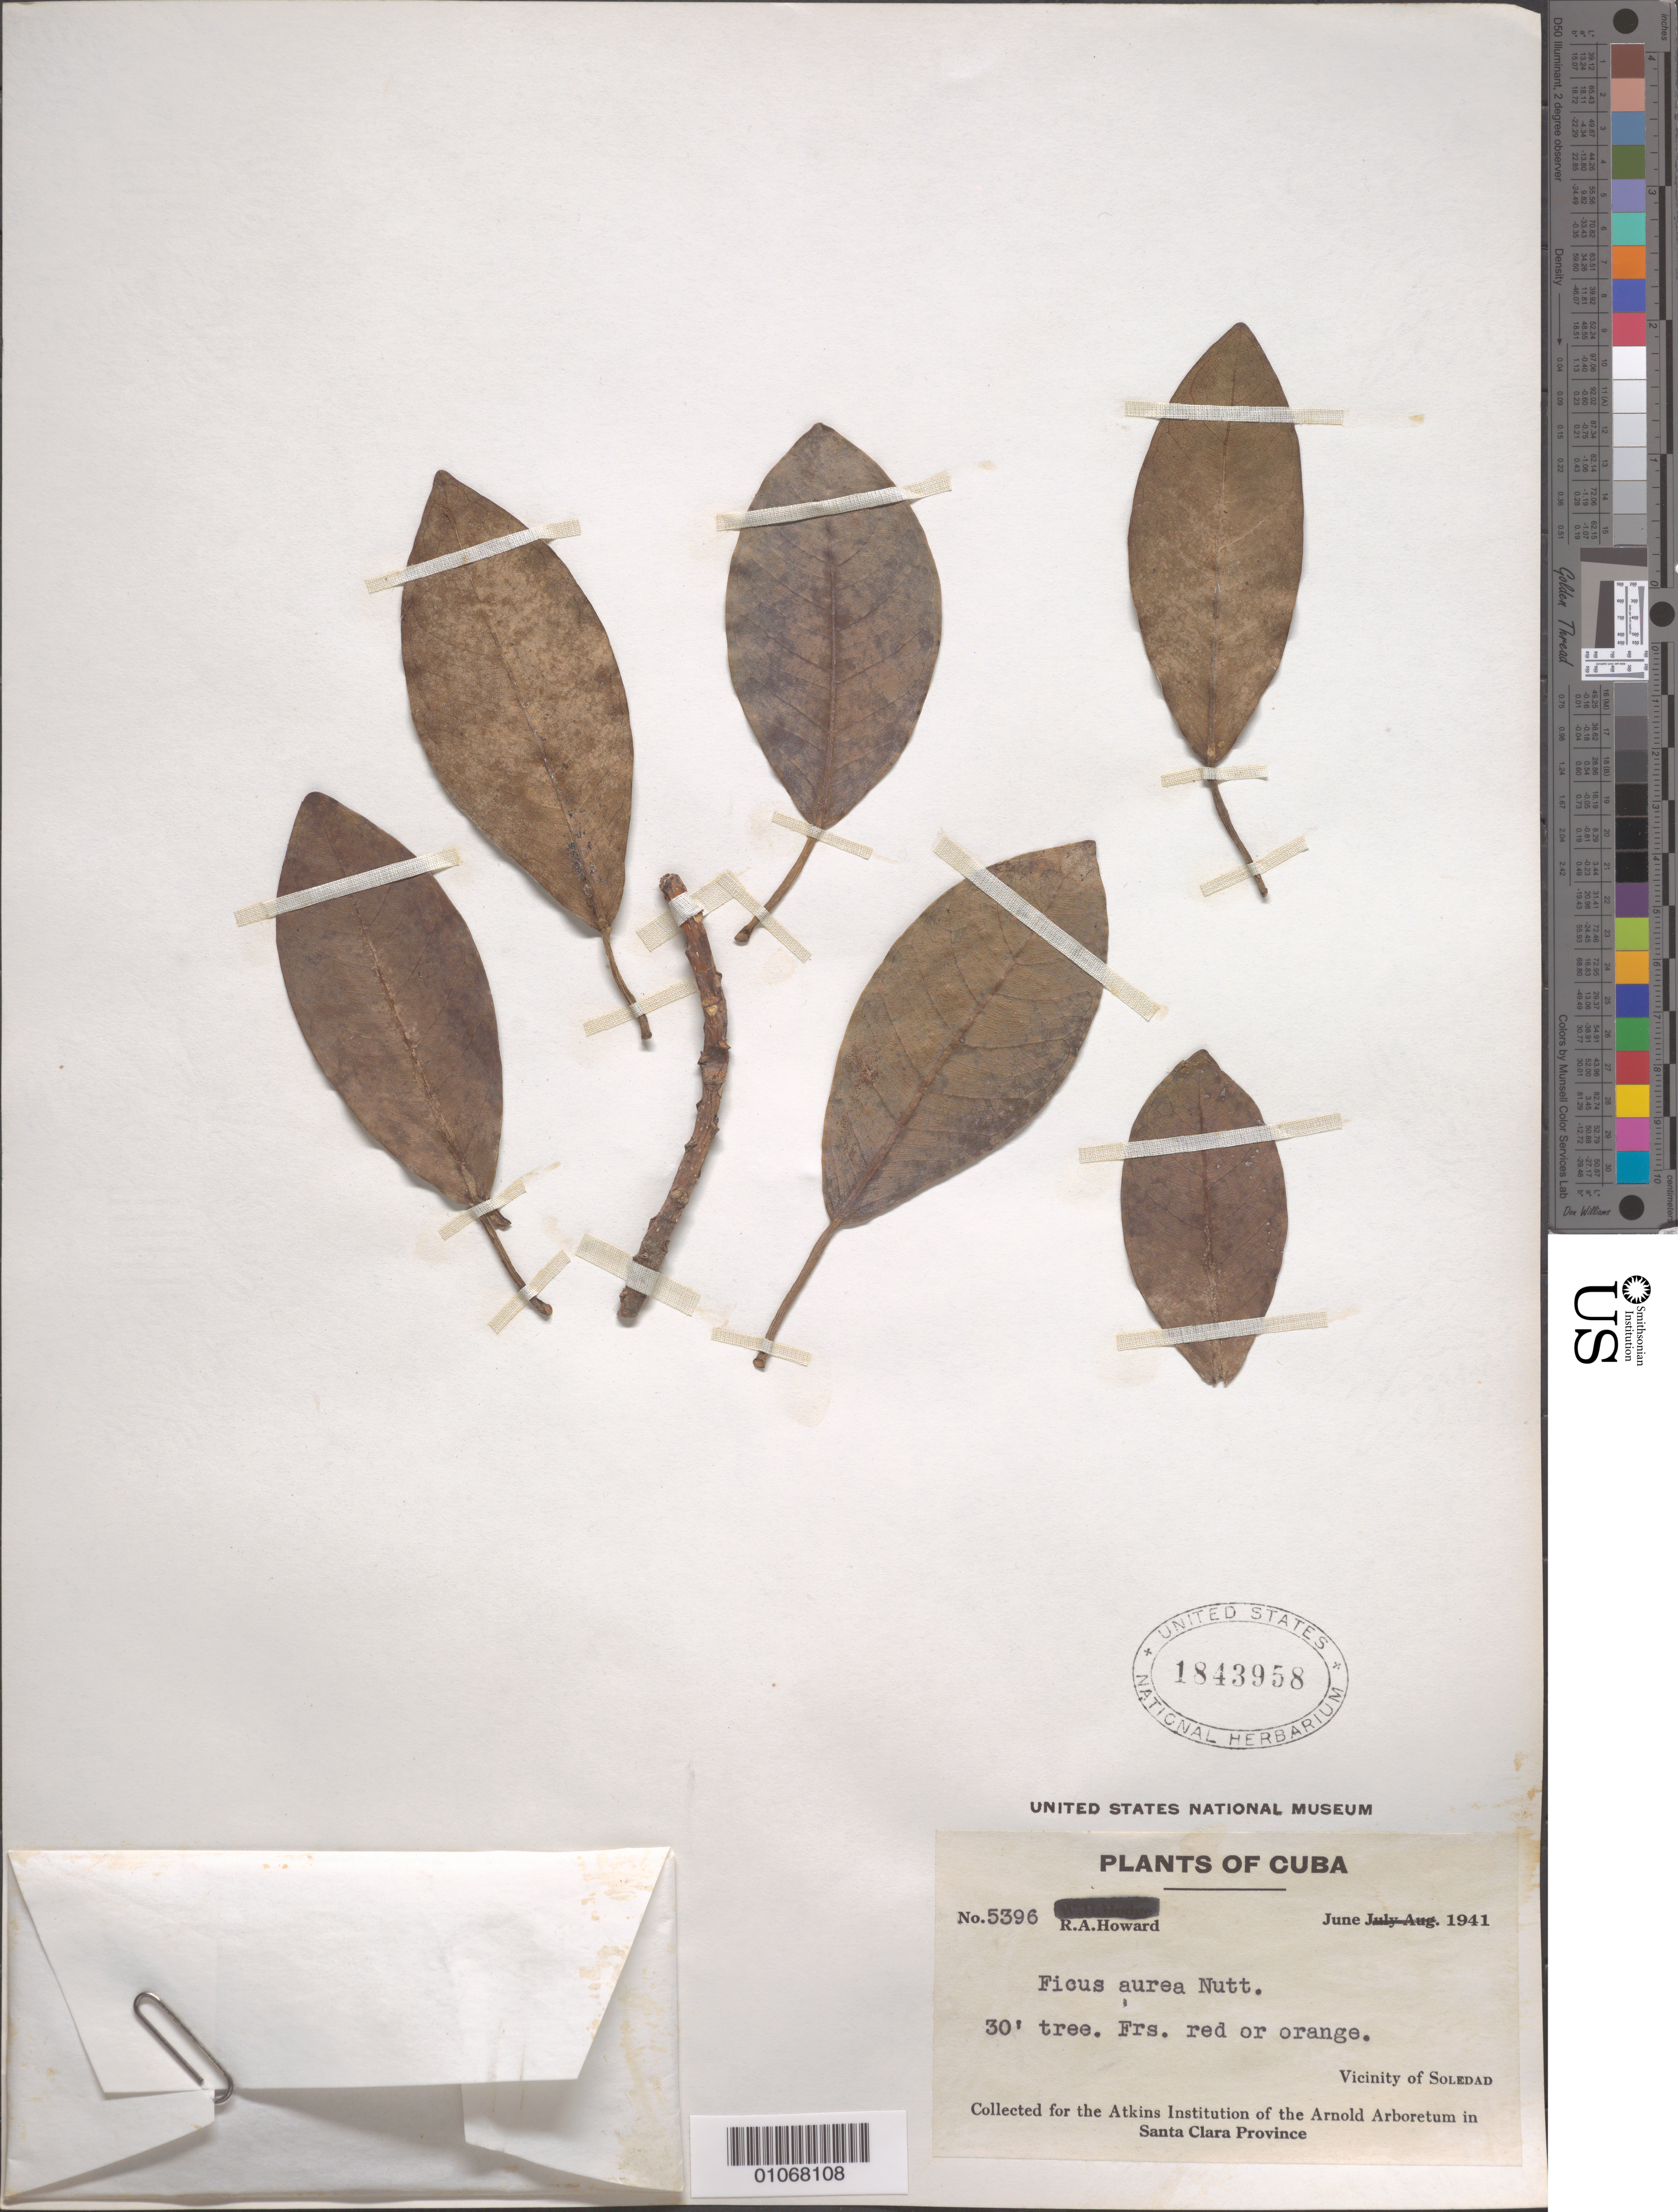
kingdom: Plantae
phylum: Tracheophyta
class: Magnoliopsida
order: Rosales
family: Moraceae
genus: Ficus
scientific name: Ficus aurea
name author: Nutt.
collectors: R. A. Howard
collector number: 5396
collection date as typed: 01 Jun 1941 to 30 Jun 1941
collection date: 1941-06-01/1941-06-30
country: Cuba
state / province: Cienfuegos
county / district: Santa Clara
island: Cuba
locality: Vicinity of Soledad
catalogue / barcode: US 1843958